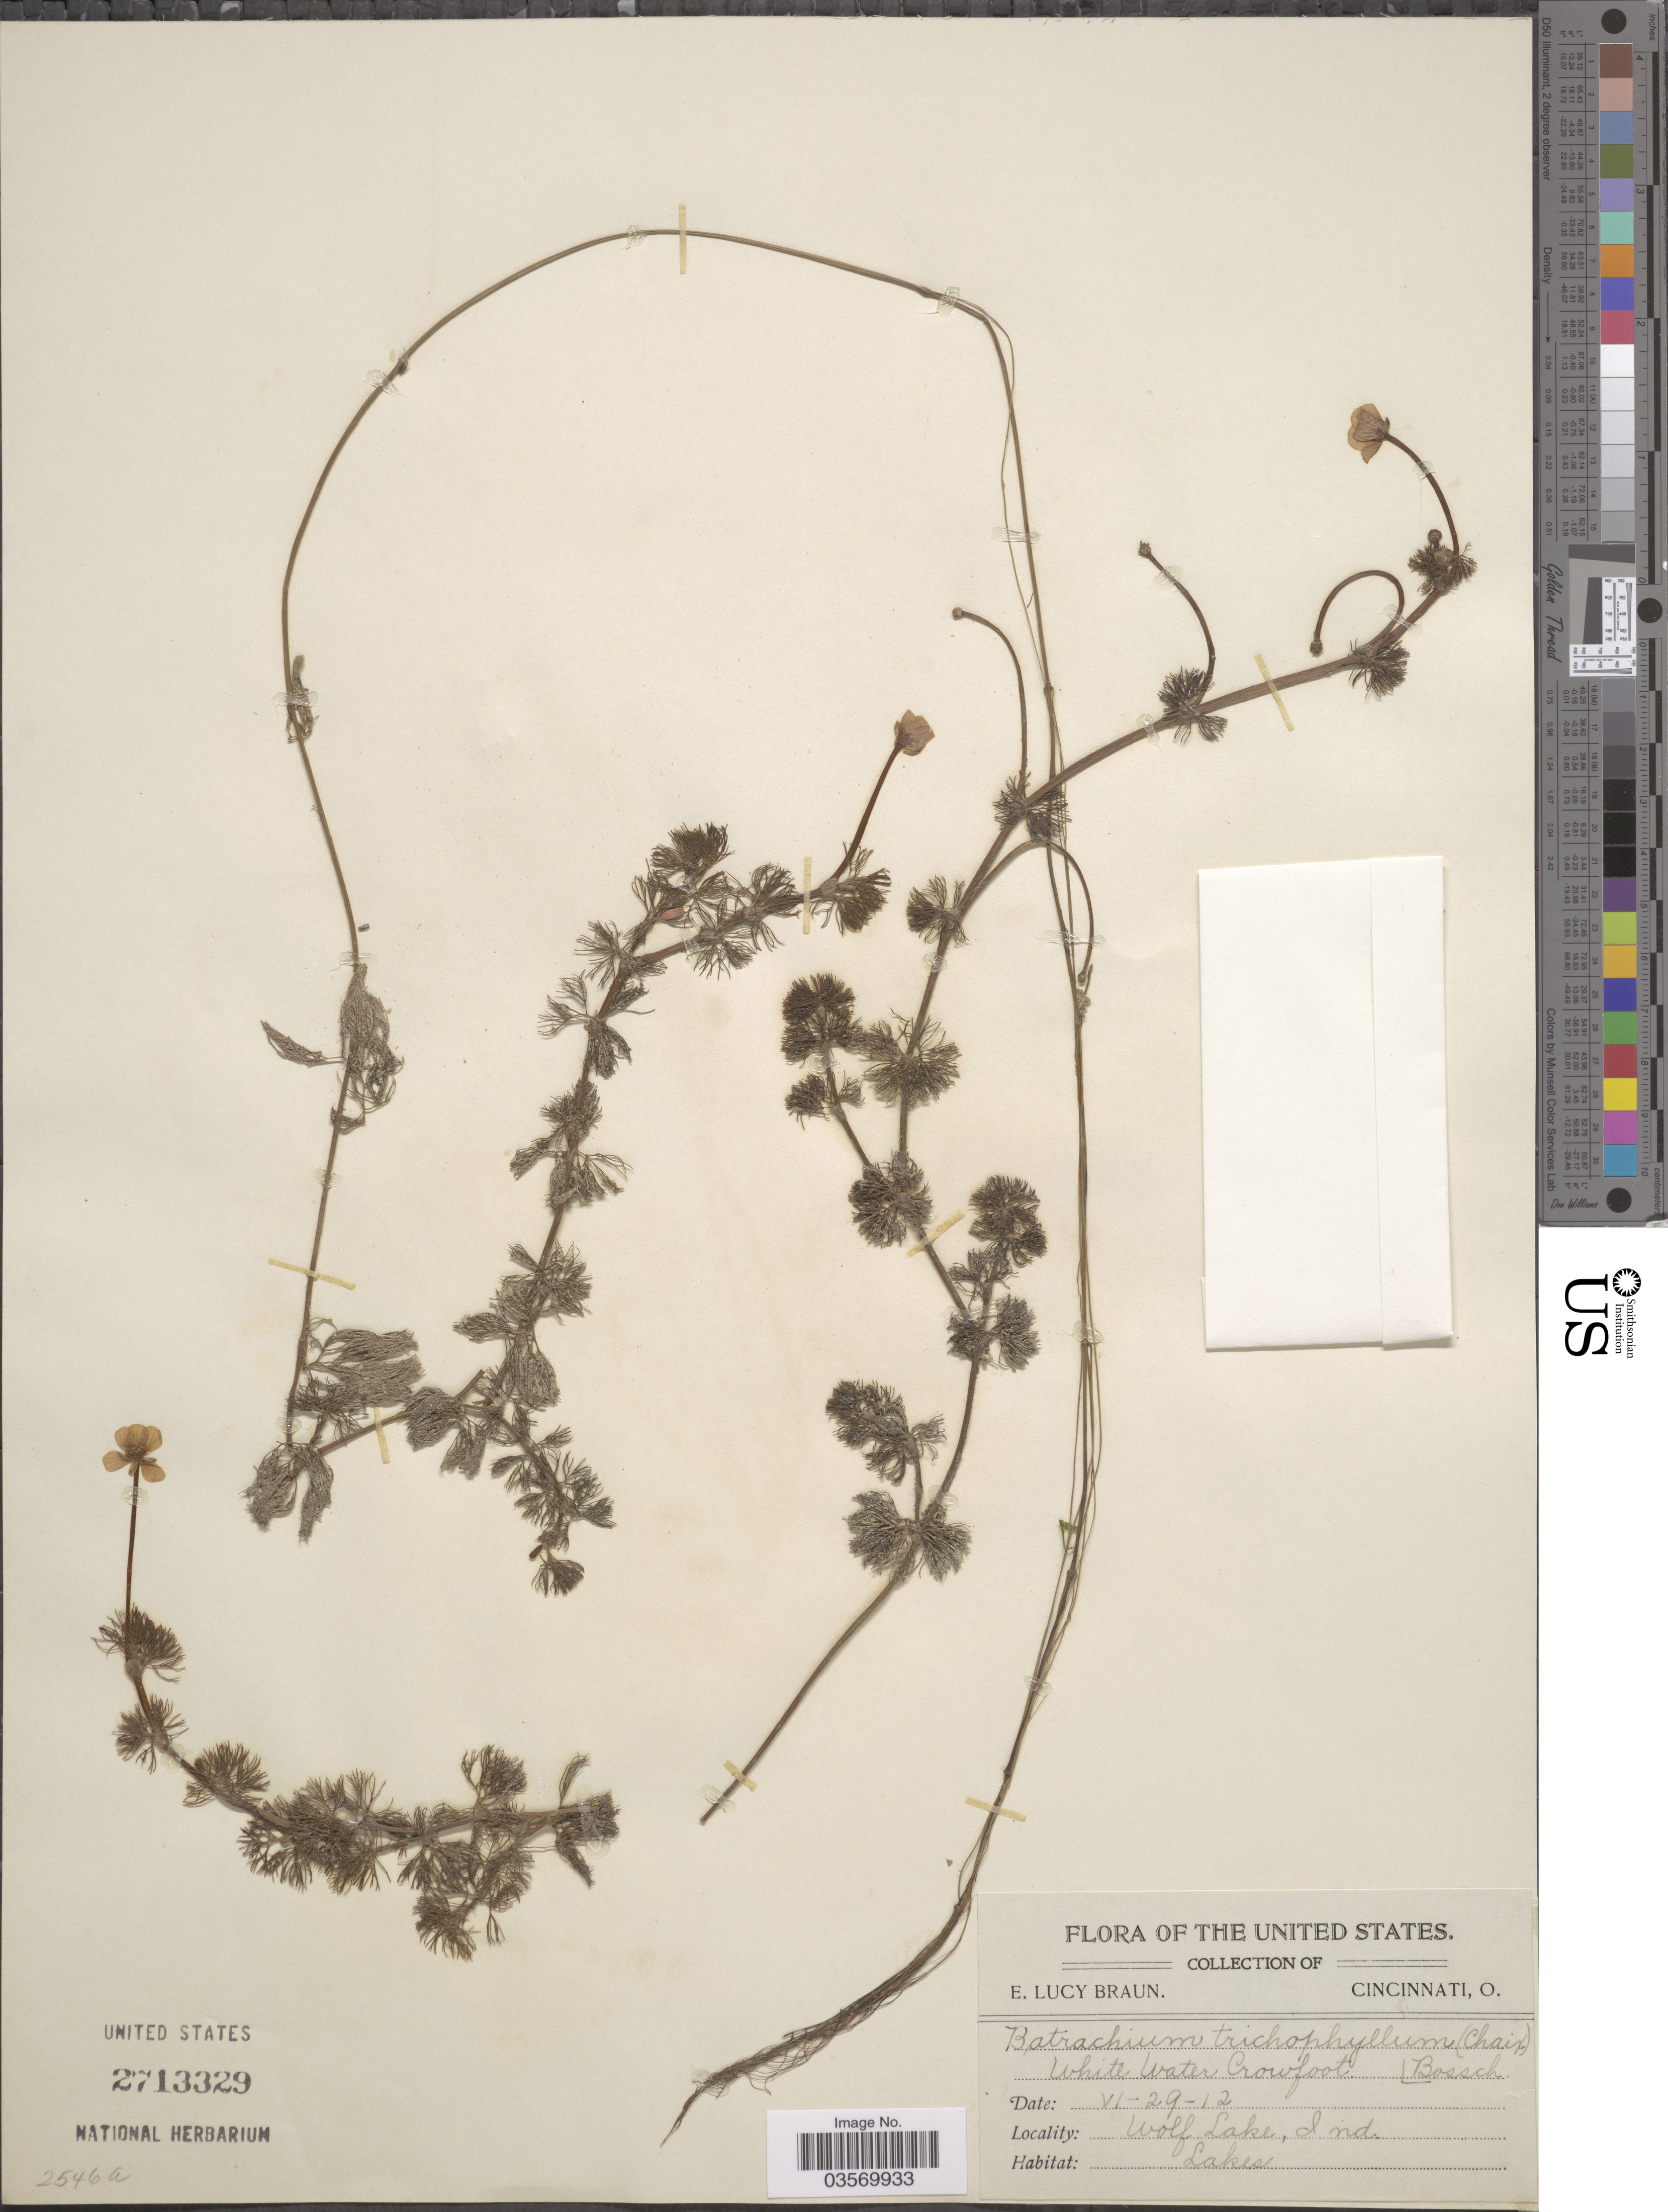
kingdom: Plantae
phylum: Tracheophyta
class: Magnoliopsida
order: Ranunculales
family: Ranunculaceae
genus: Ranunculus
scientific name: Ranunculus subrigidus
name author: W.B. Drew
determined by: Strong, Mark T., (BOT), Smithsonian Institution - National Museum of Natural History (UNITED STATES)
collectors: E. L. Braun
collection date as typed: Transcribed d/m/y: 29/6/12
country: United States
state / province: Indiana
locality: Wolf Lake.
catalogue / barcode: US 2713329